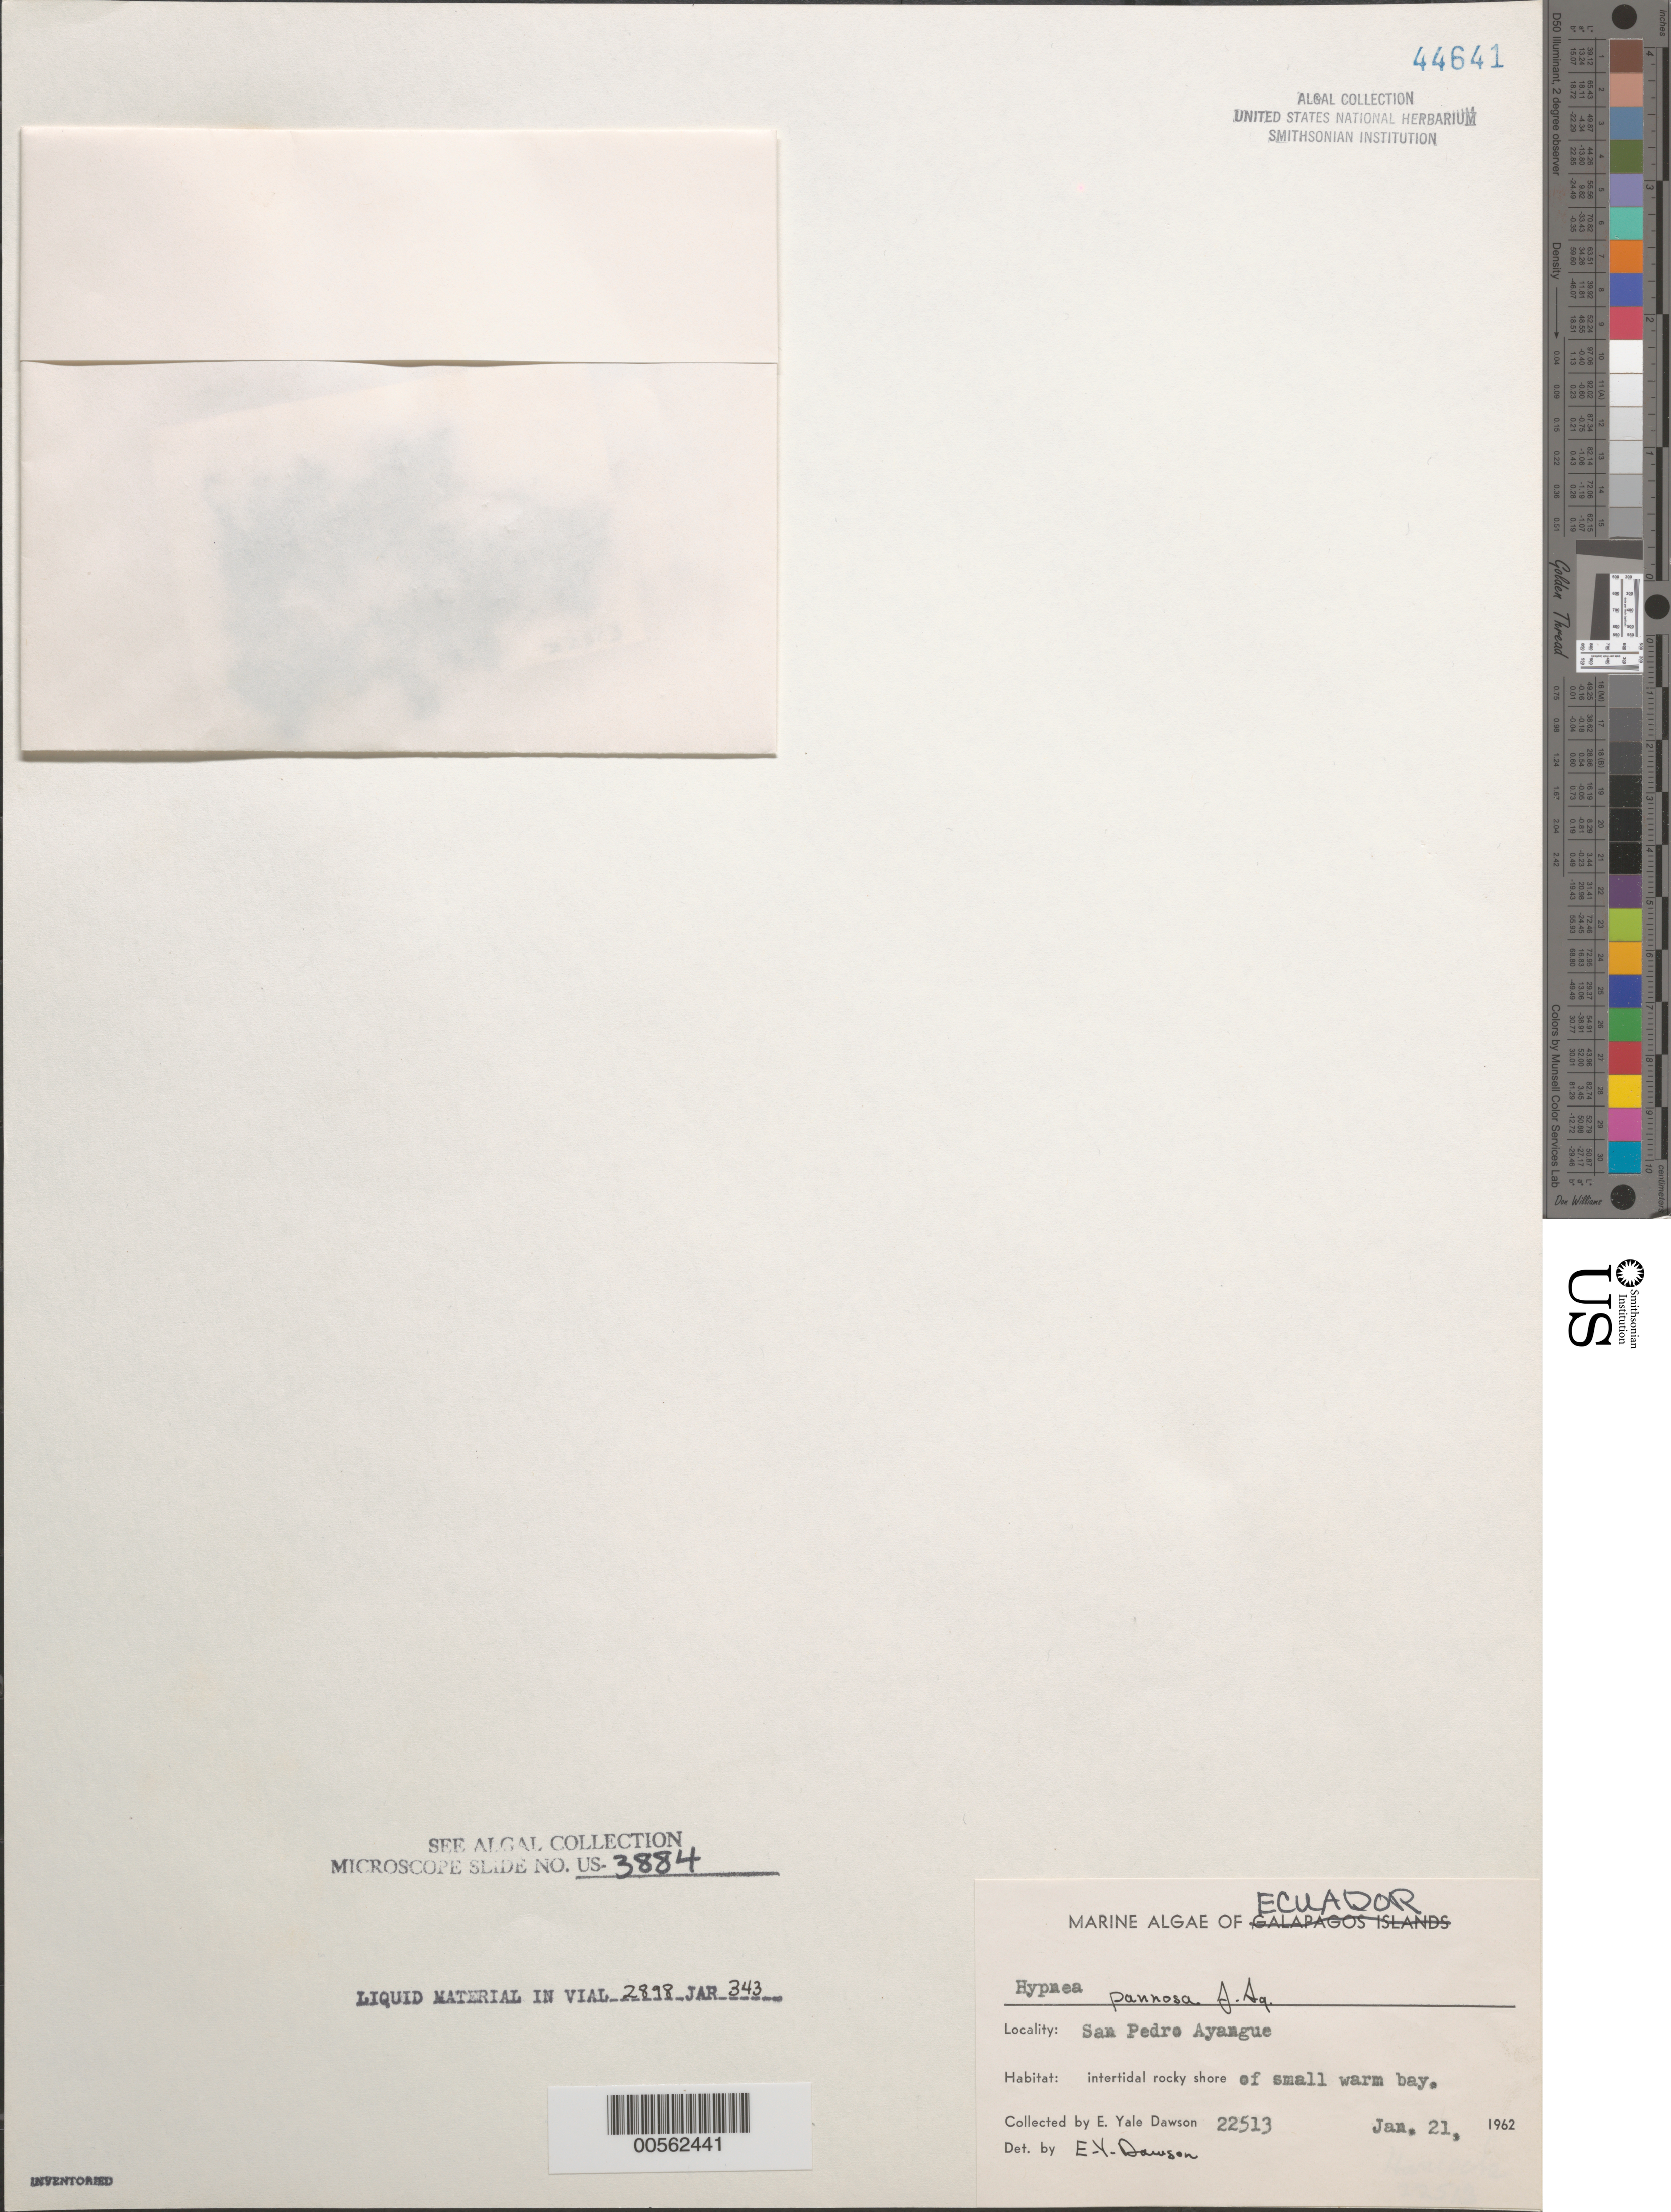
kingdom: Plantae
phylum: Rhodophyta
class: Florideophyceae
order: Gigartinales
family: Cystocloniaceae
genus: Hypnea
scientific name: Hypnea pannosa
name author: J. Agardh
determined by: Dawson, E. Y.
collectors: E. Y. Dawson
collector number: EYD 22513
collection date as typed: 21 Jan 1962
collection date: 1962-01-21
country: Ecuador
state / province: Guayas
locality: San Pedro, Ayangue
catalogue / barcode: US 44641